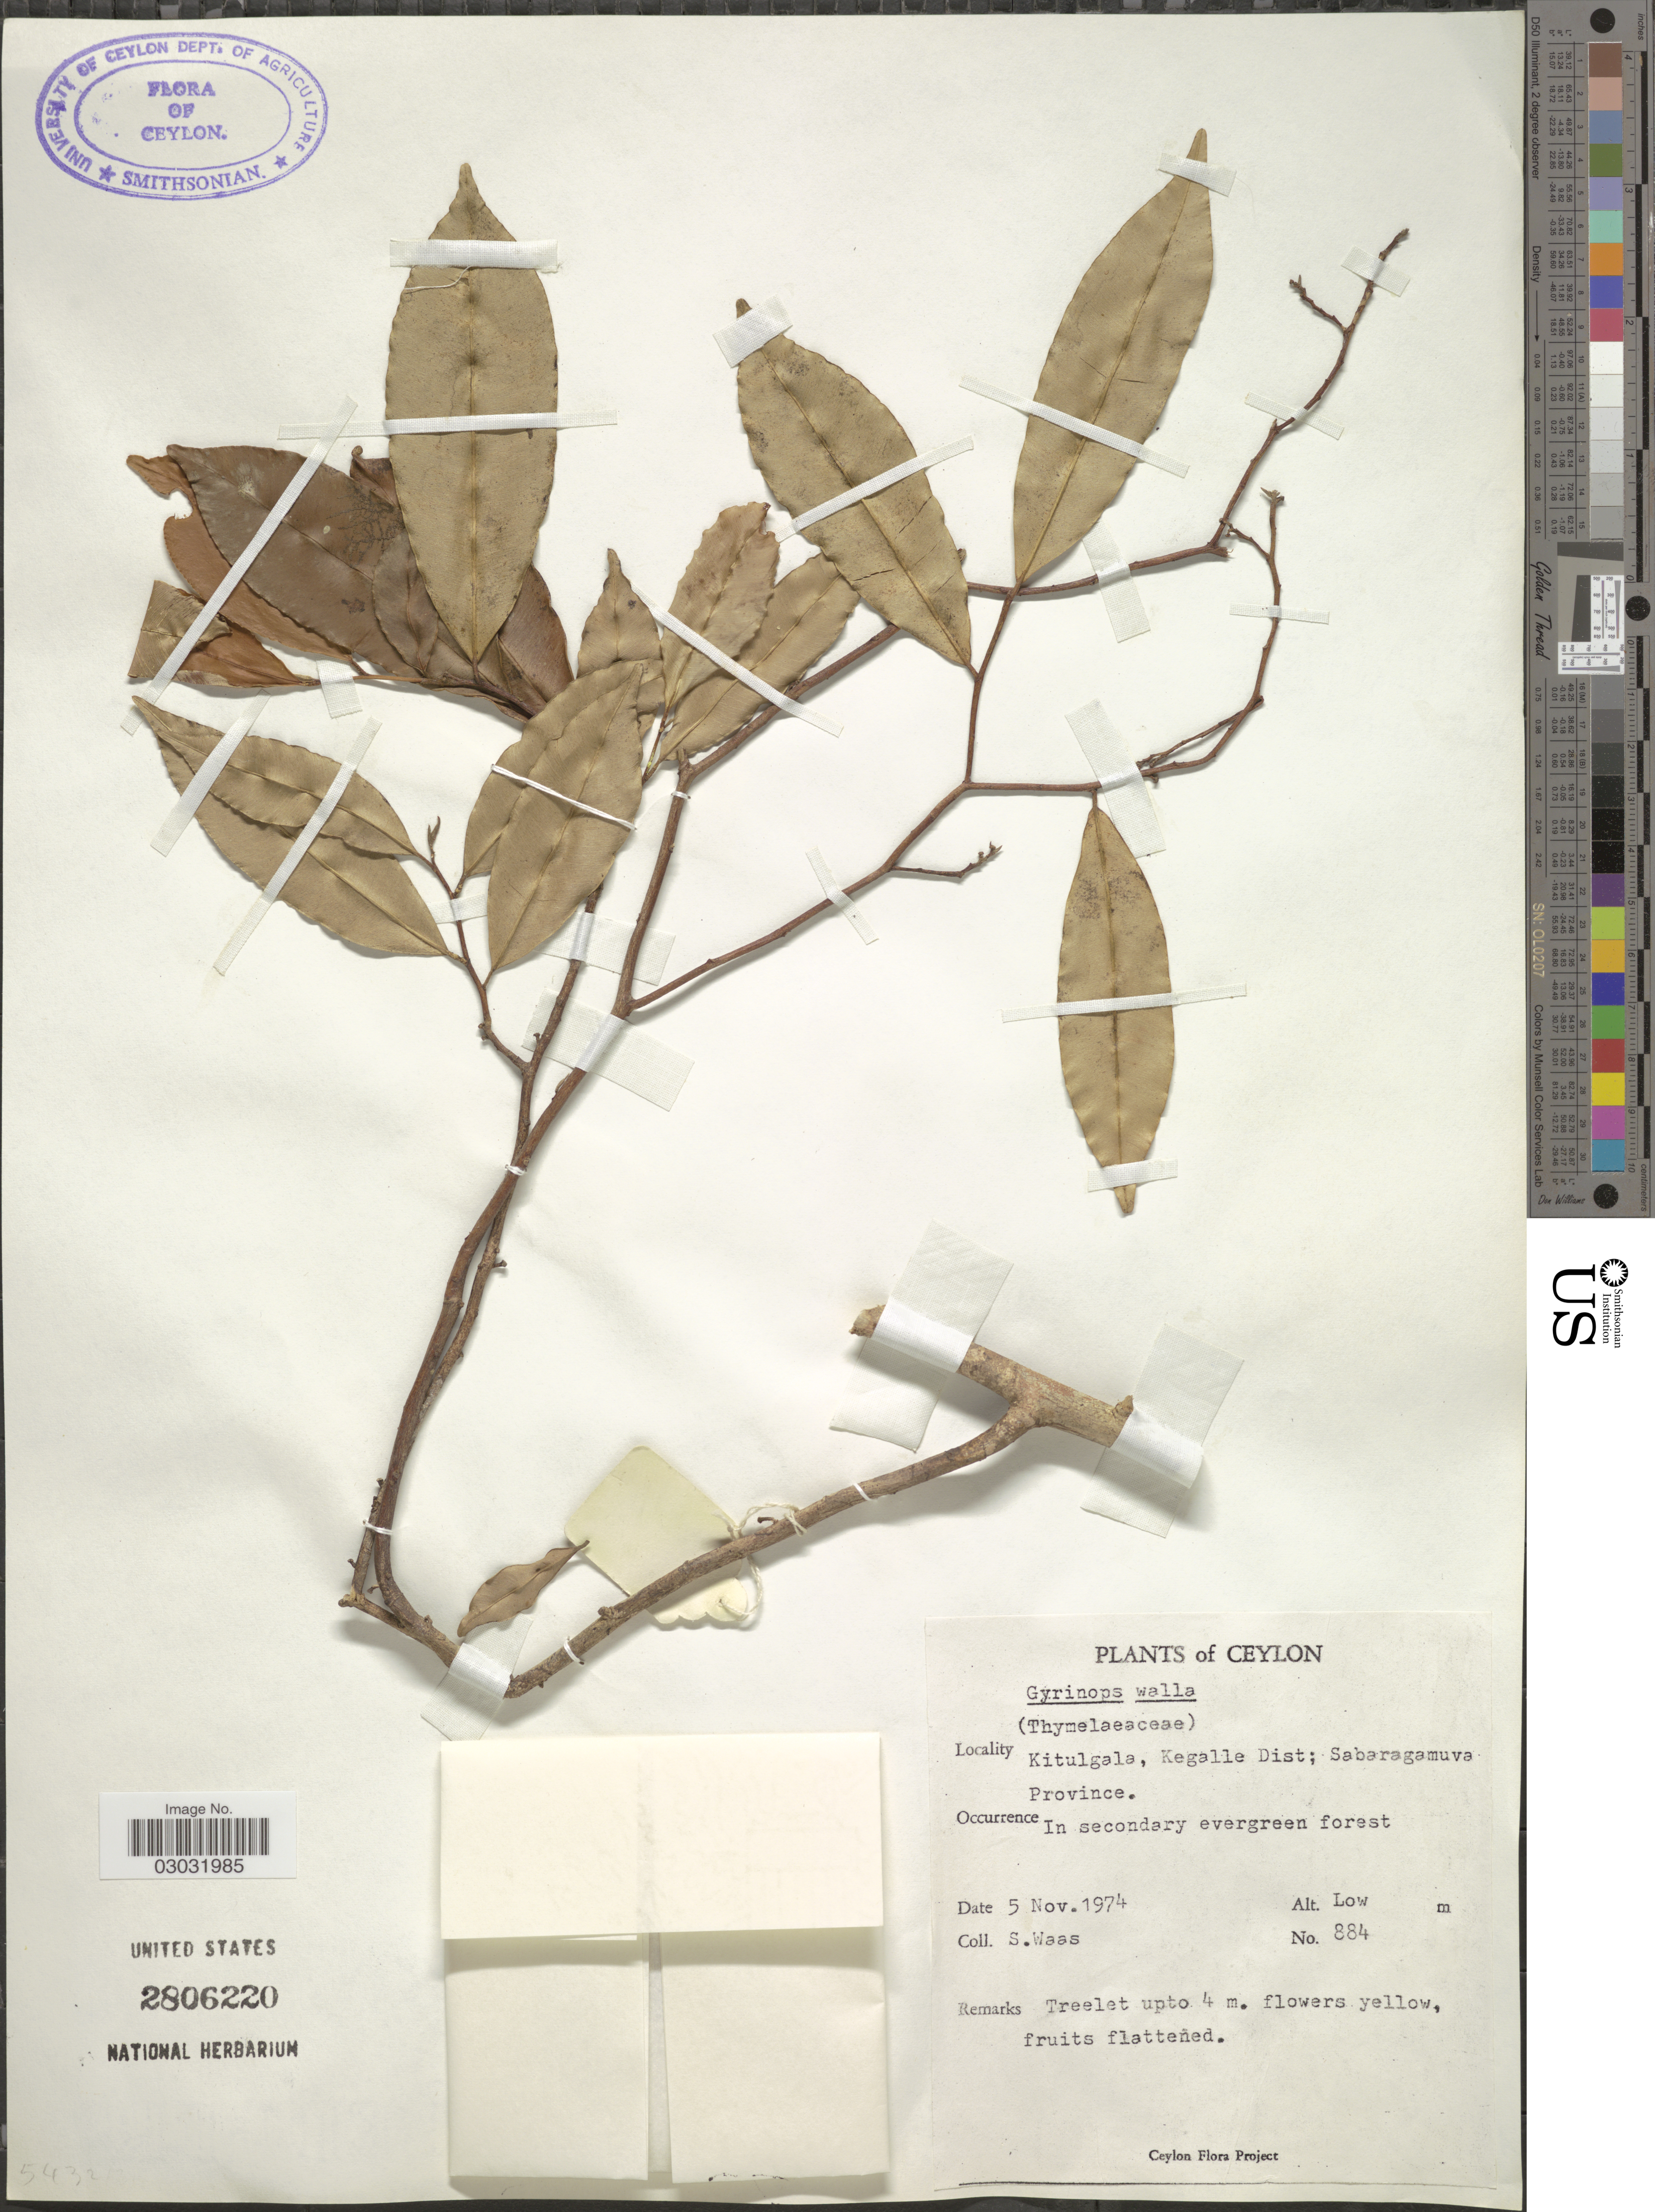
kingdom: Plantae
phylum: Tracheophyta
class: Magnoliopsida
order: Malvales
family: Thymelaeaceae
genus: Gyrinops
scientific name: Gyrinops walla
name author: Gaertn.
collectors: S. Waas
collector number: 884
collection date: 1974-11-05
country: Sri Lanka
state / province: Sabaragamuwa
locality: Ceylon, Kitulgala, Kegalle Dist; Sabaragamuva Province.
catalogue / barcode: US 2806220